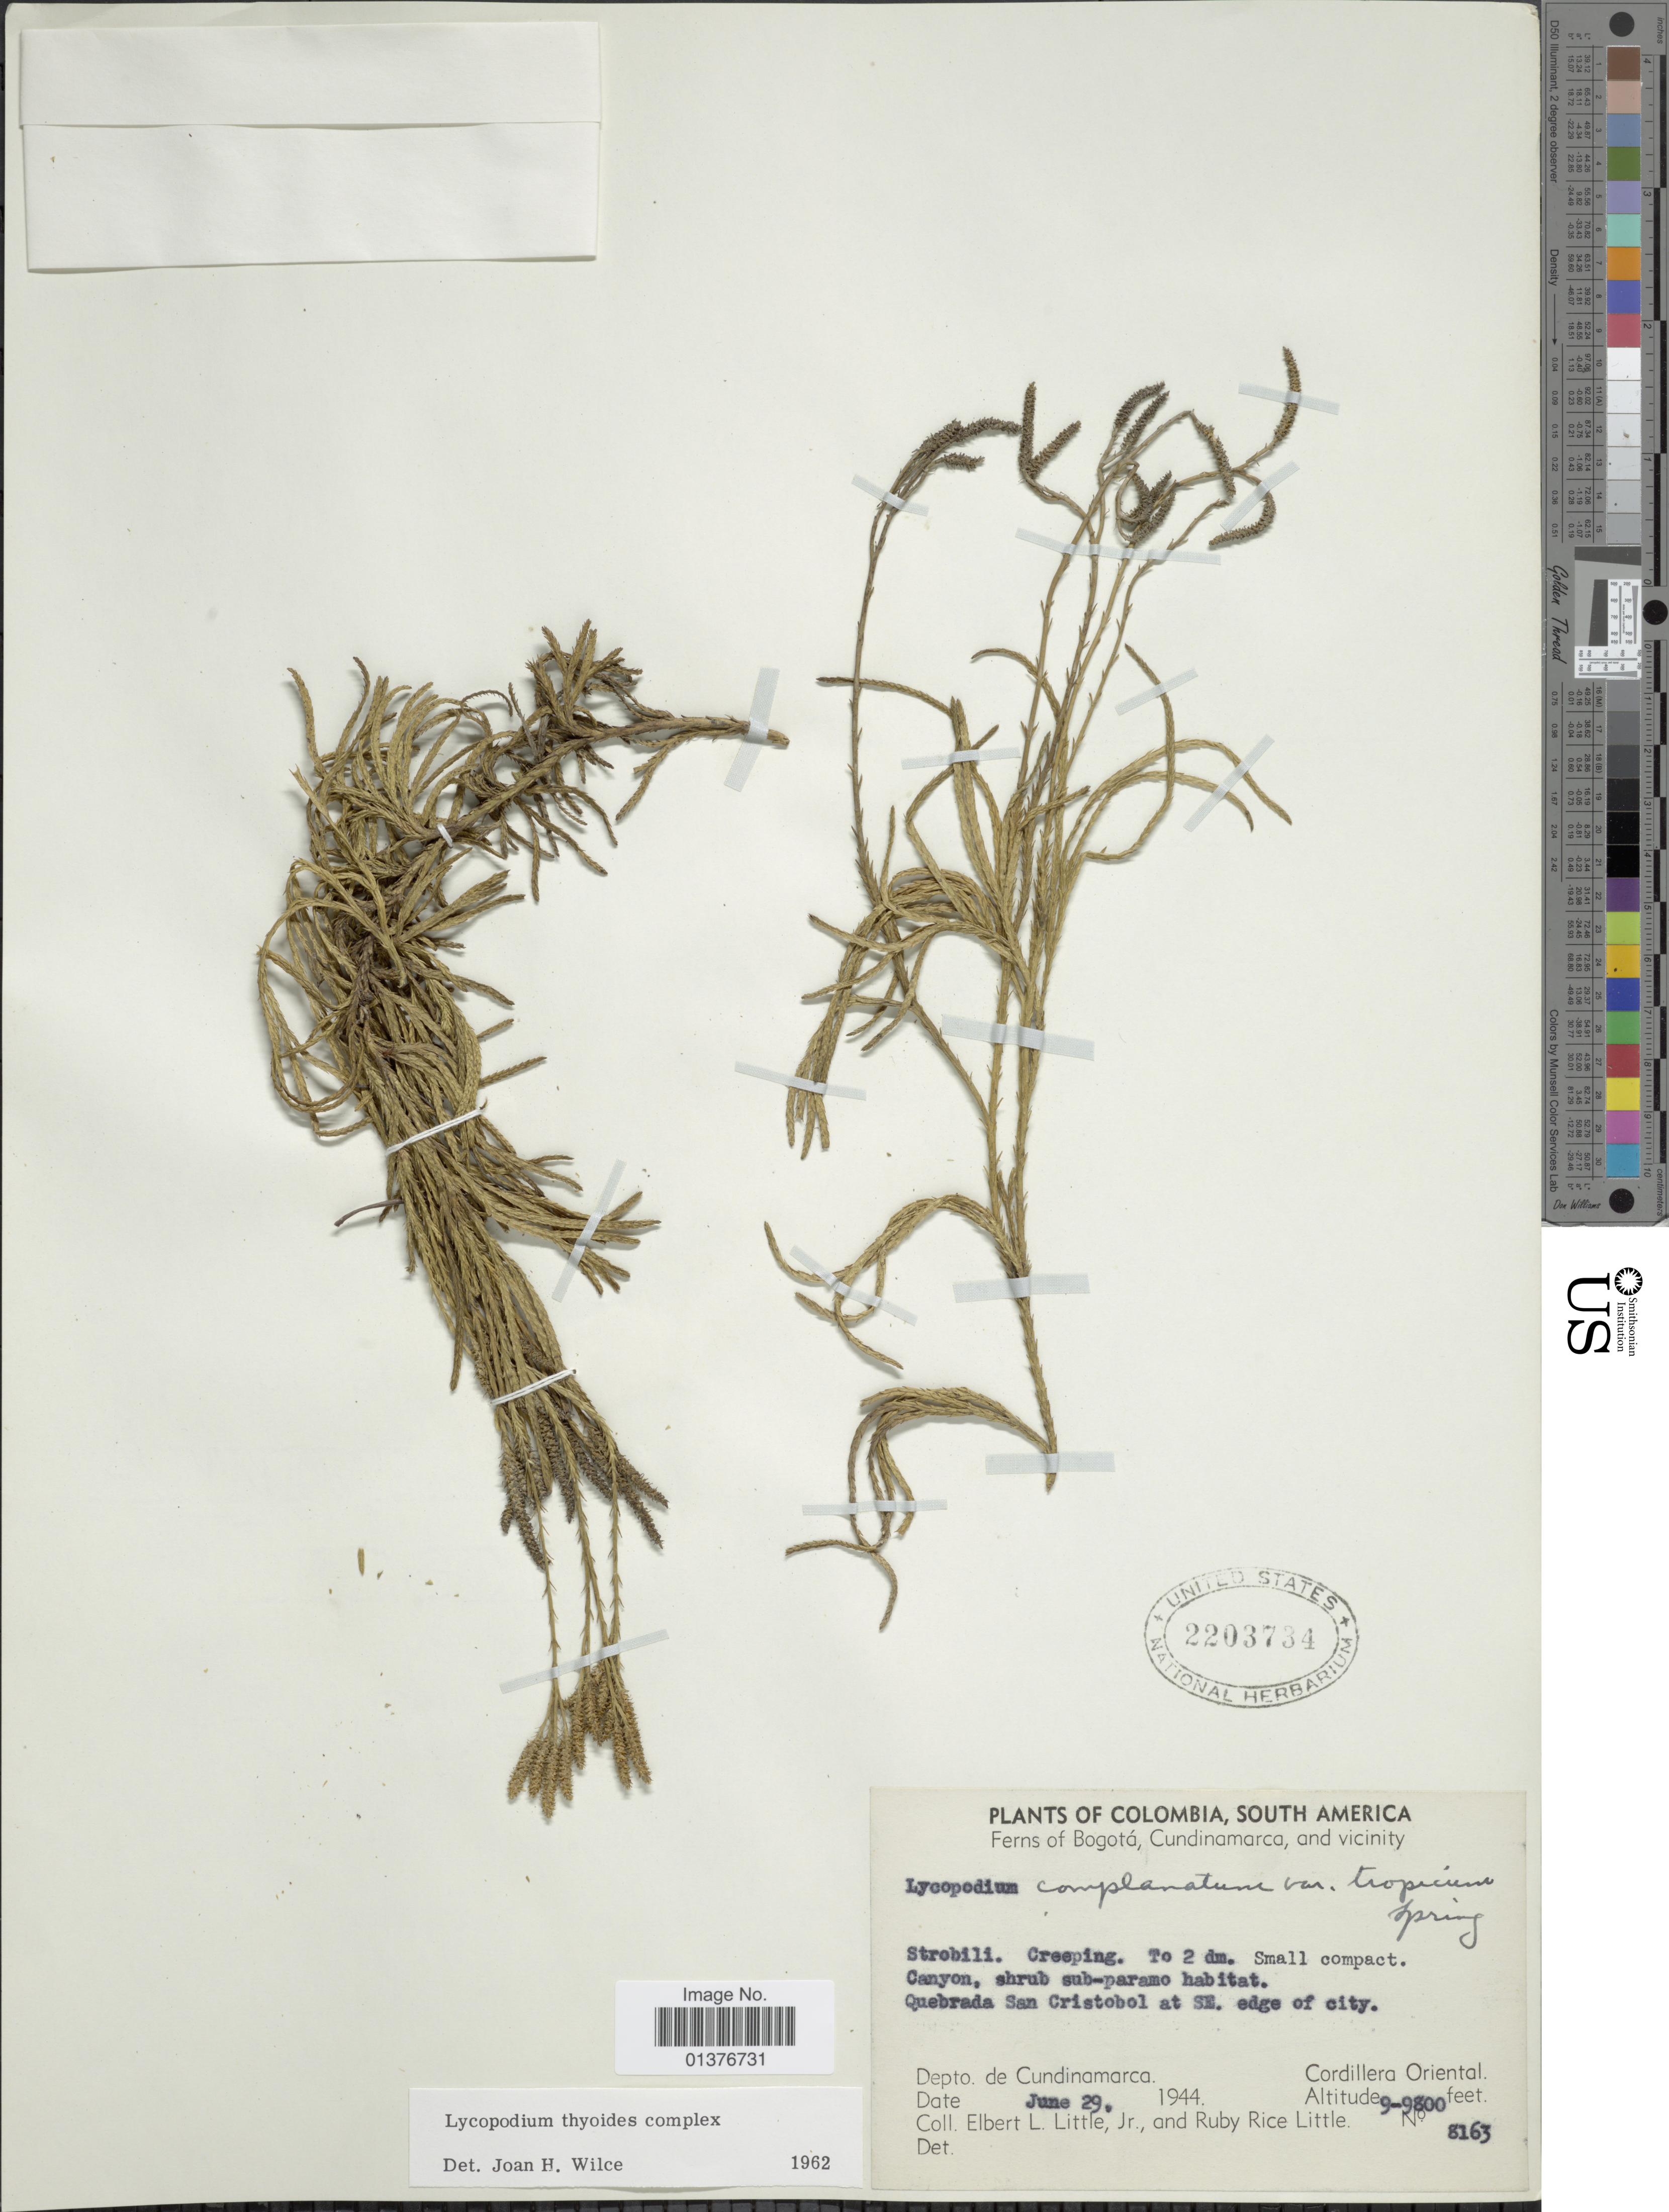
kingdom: Plantae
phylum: Tracheophyta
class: Lycopodiopsida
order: Lycopodiales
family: Lycopodiaceae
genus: Diphasiastrum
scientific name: Diphasiastrum thyoides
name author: (Humb. & Bonpl. ex Willd.) Holub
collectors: E. L. Little & R. R. Little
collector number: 8163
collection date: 1944-06-29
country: Colombia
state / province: Cundinamarca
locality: Quebrada San Cristobol at SE edge of city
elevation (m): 2743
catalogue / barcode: US 2203734